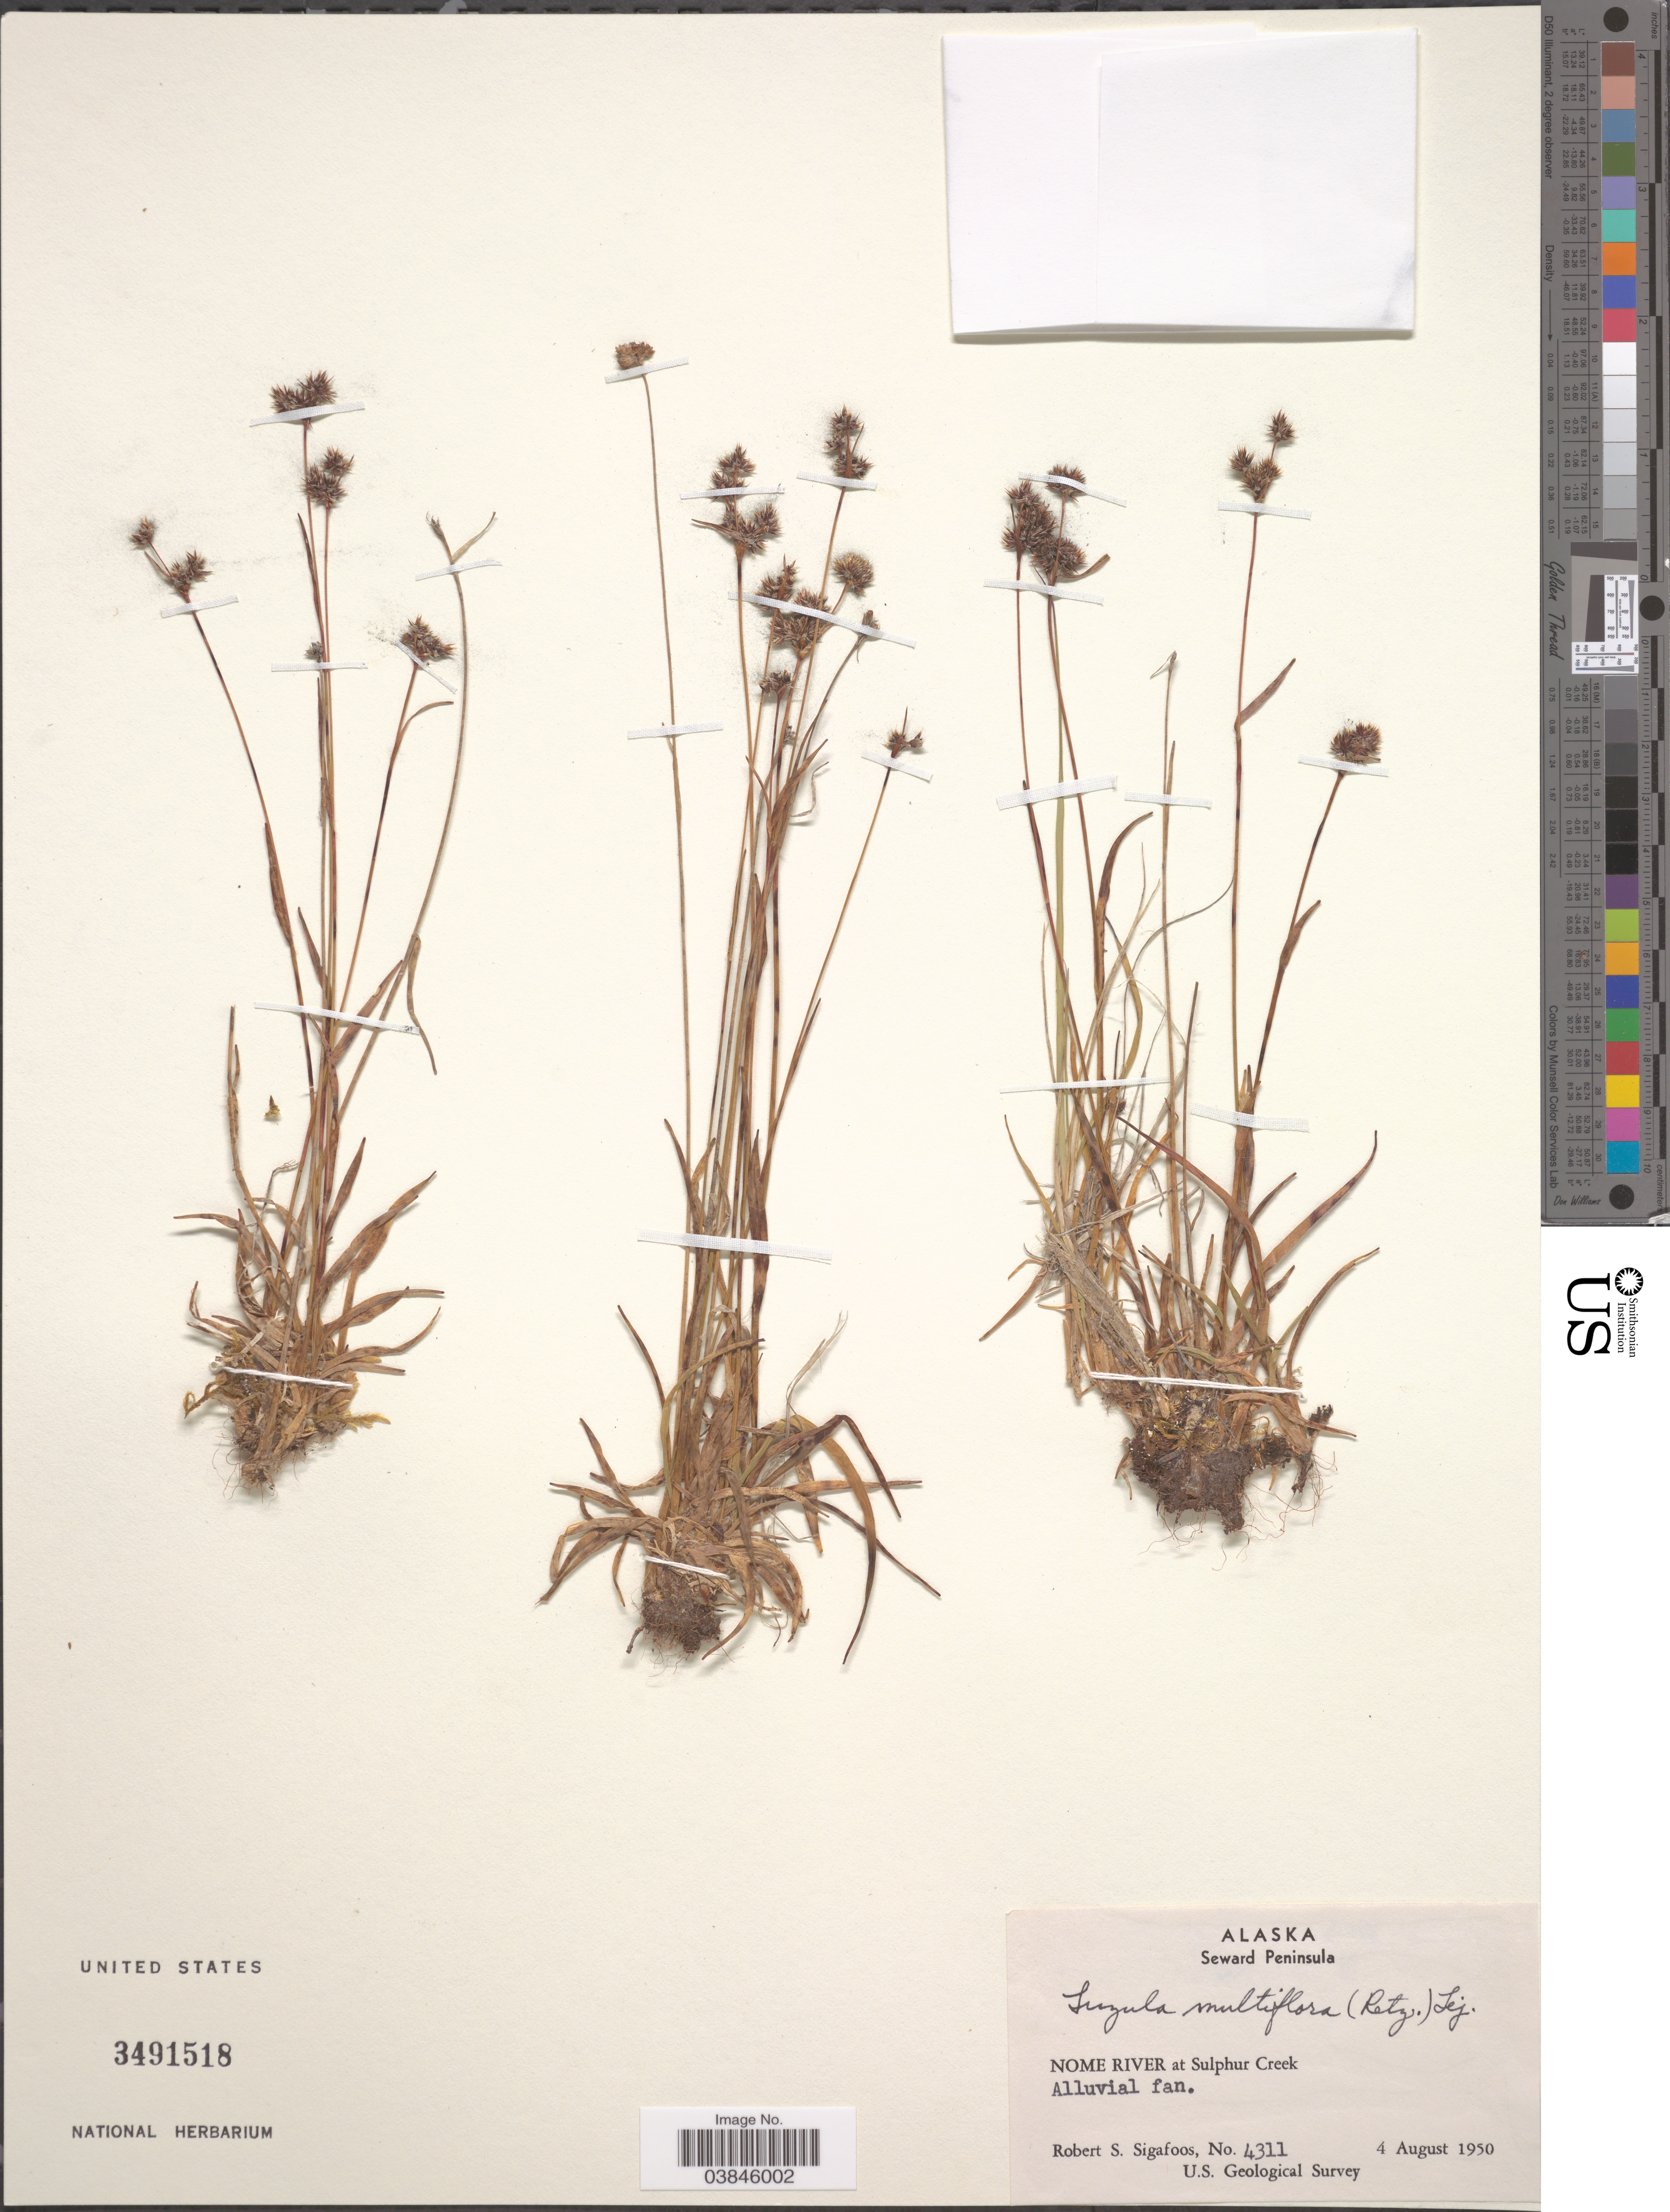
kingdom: Plantae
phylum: Tracheophyta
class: Liliopsida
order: Poales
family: Juncaceae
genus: Luzula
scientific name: Luzula multiflora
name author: (Ehrh.) Lej.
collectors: R. Sigafoos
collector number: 4311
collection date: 1950-08-04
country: United States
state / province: Alaska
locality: Seward Peninsula. Nome River at Suphur Creek.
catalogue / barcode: US 3491518